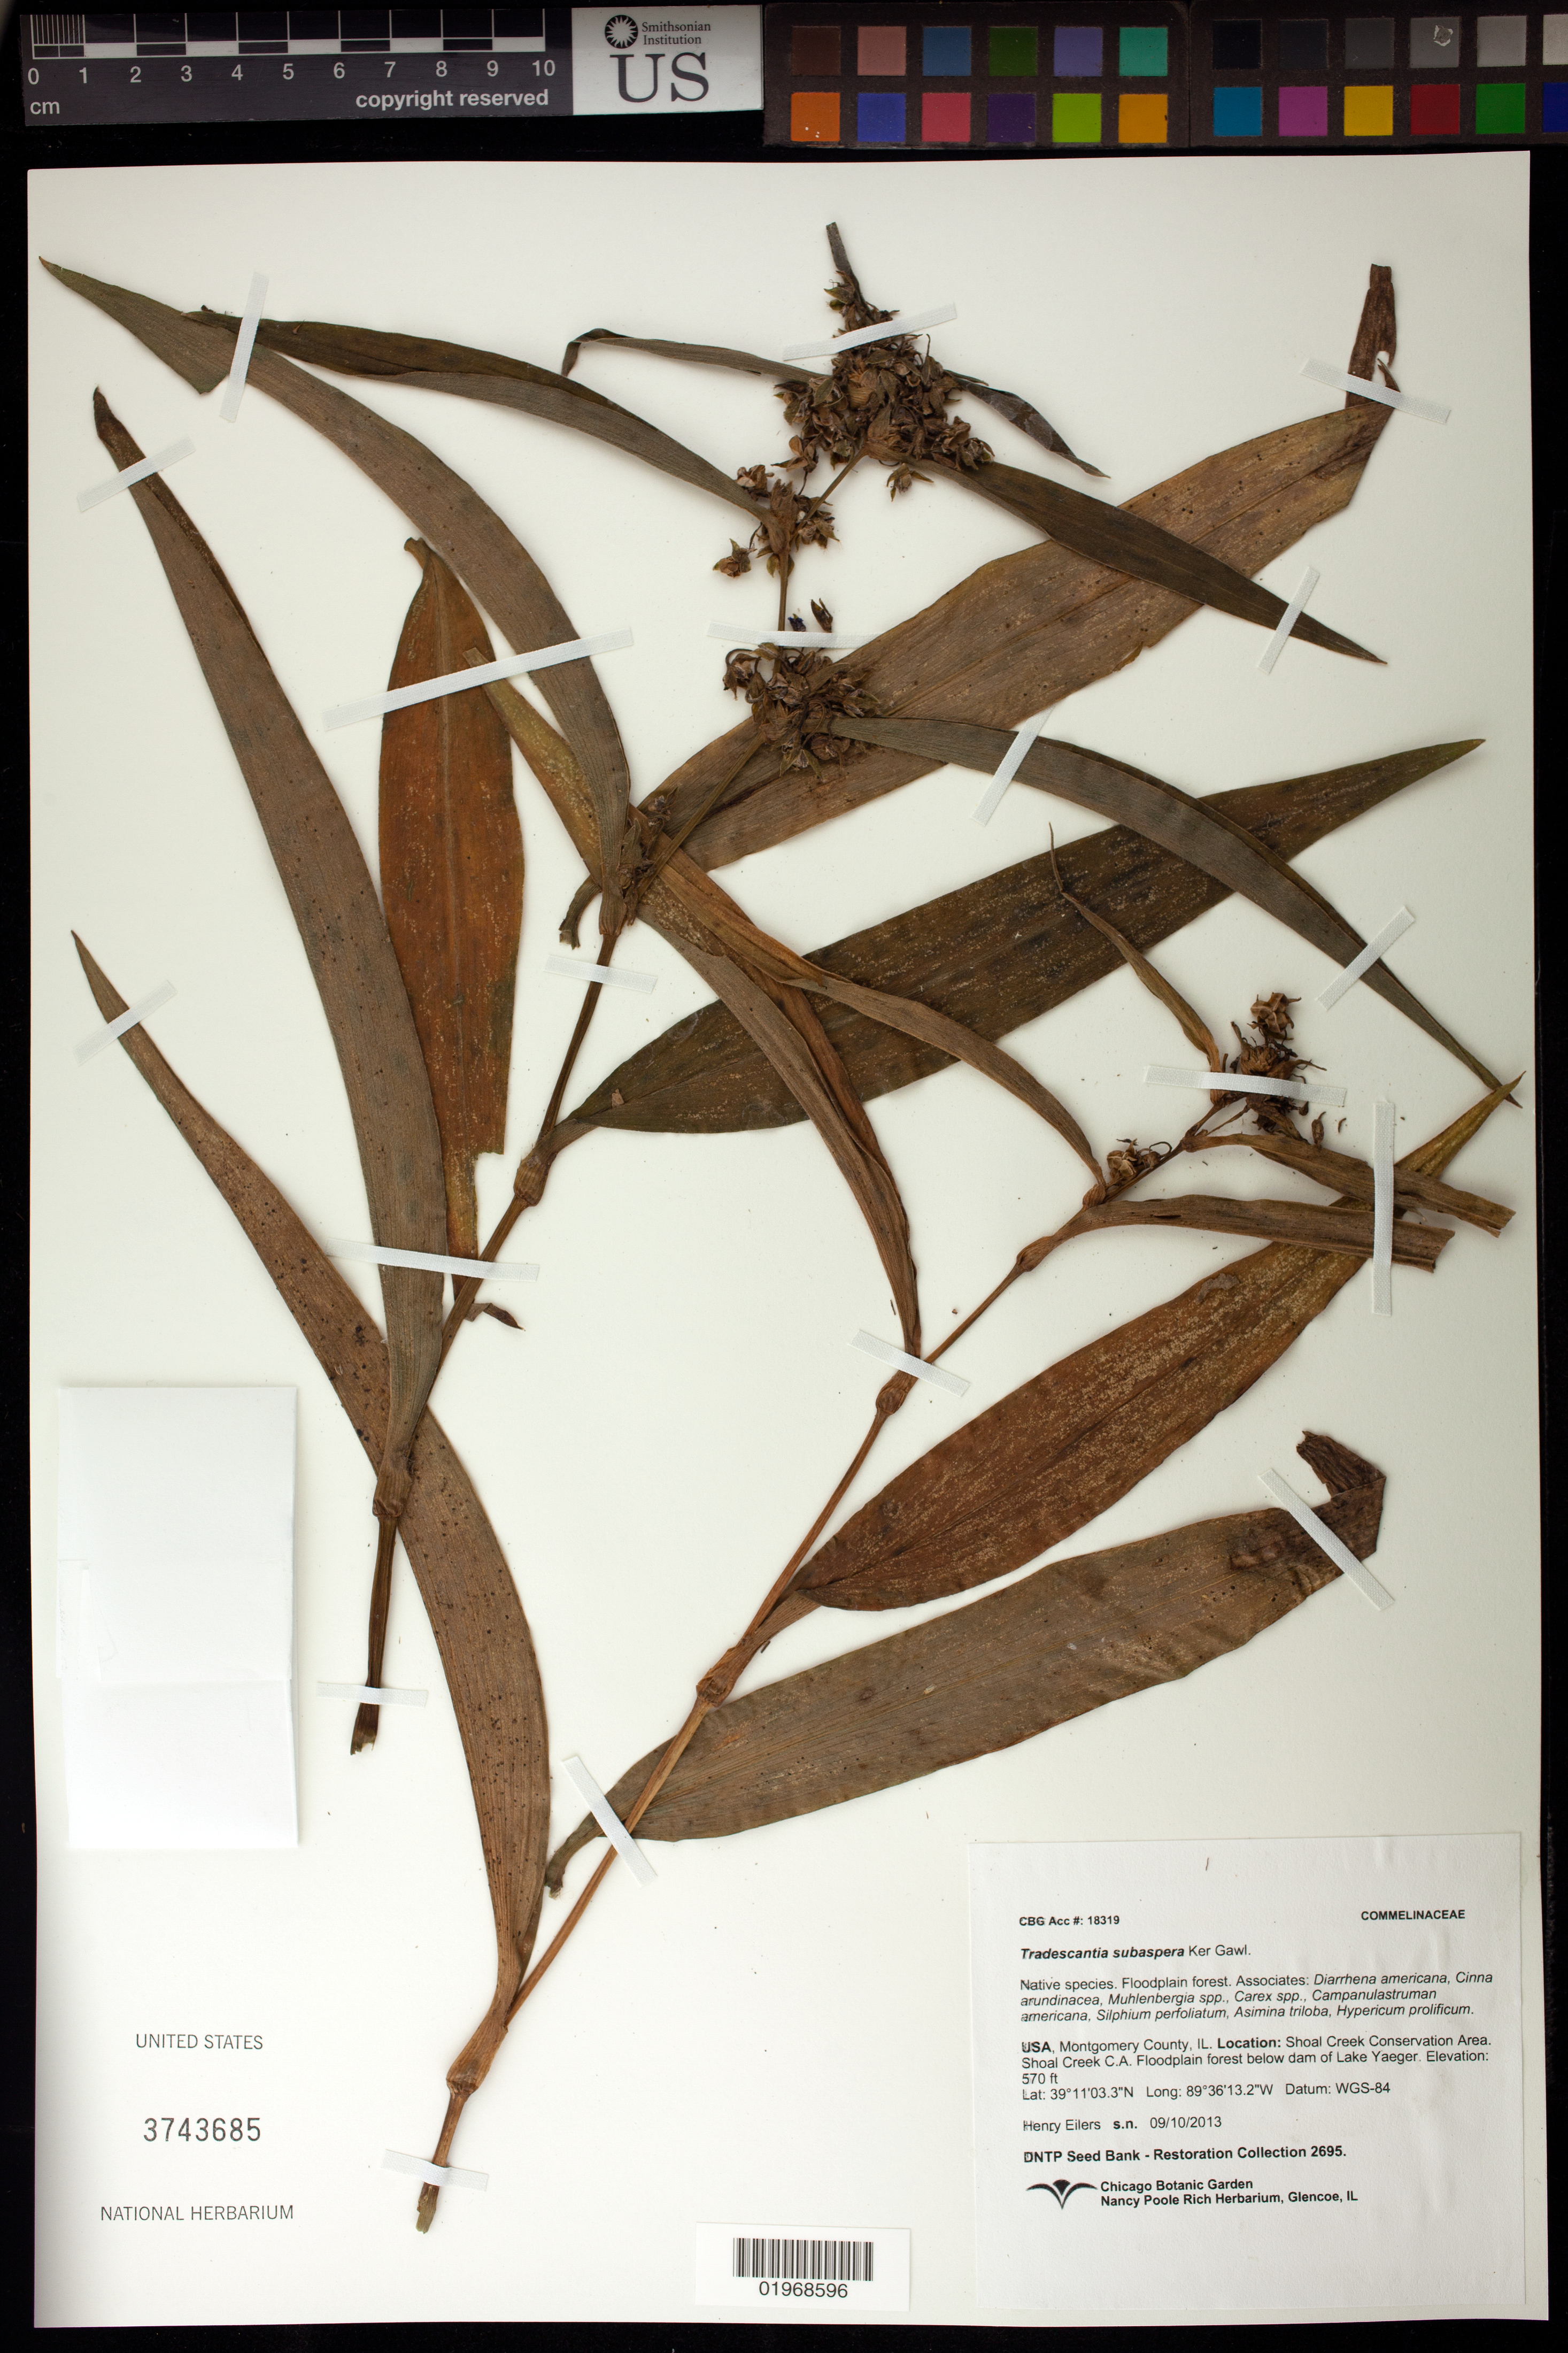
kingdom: Plantae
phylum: Tracheophyta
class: Liliopsida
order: Commelinales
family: Commelinaceae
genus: Tradescantia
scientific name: Tradescantia subaspera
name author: Ker Gawl.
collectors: H. Eilers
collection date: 2013-09-10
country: United States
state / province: Illinois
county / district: Montgomery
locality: Shoal Creek Conservation Area, below dam of Lake Yaeger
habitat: Floodplain forest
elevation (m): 174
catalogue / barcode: US 3743685